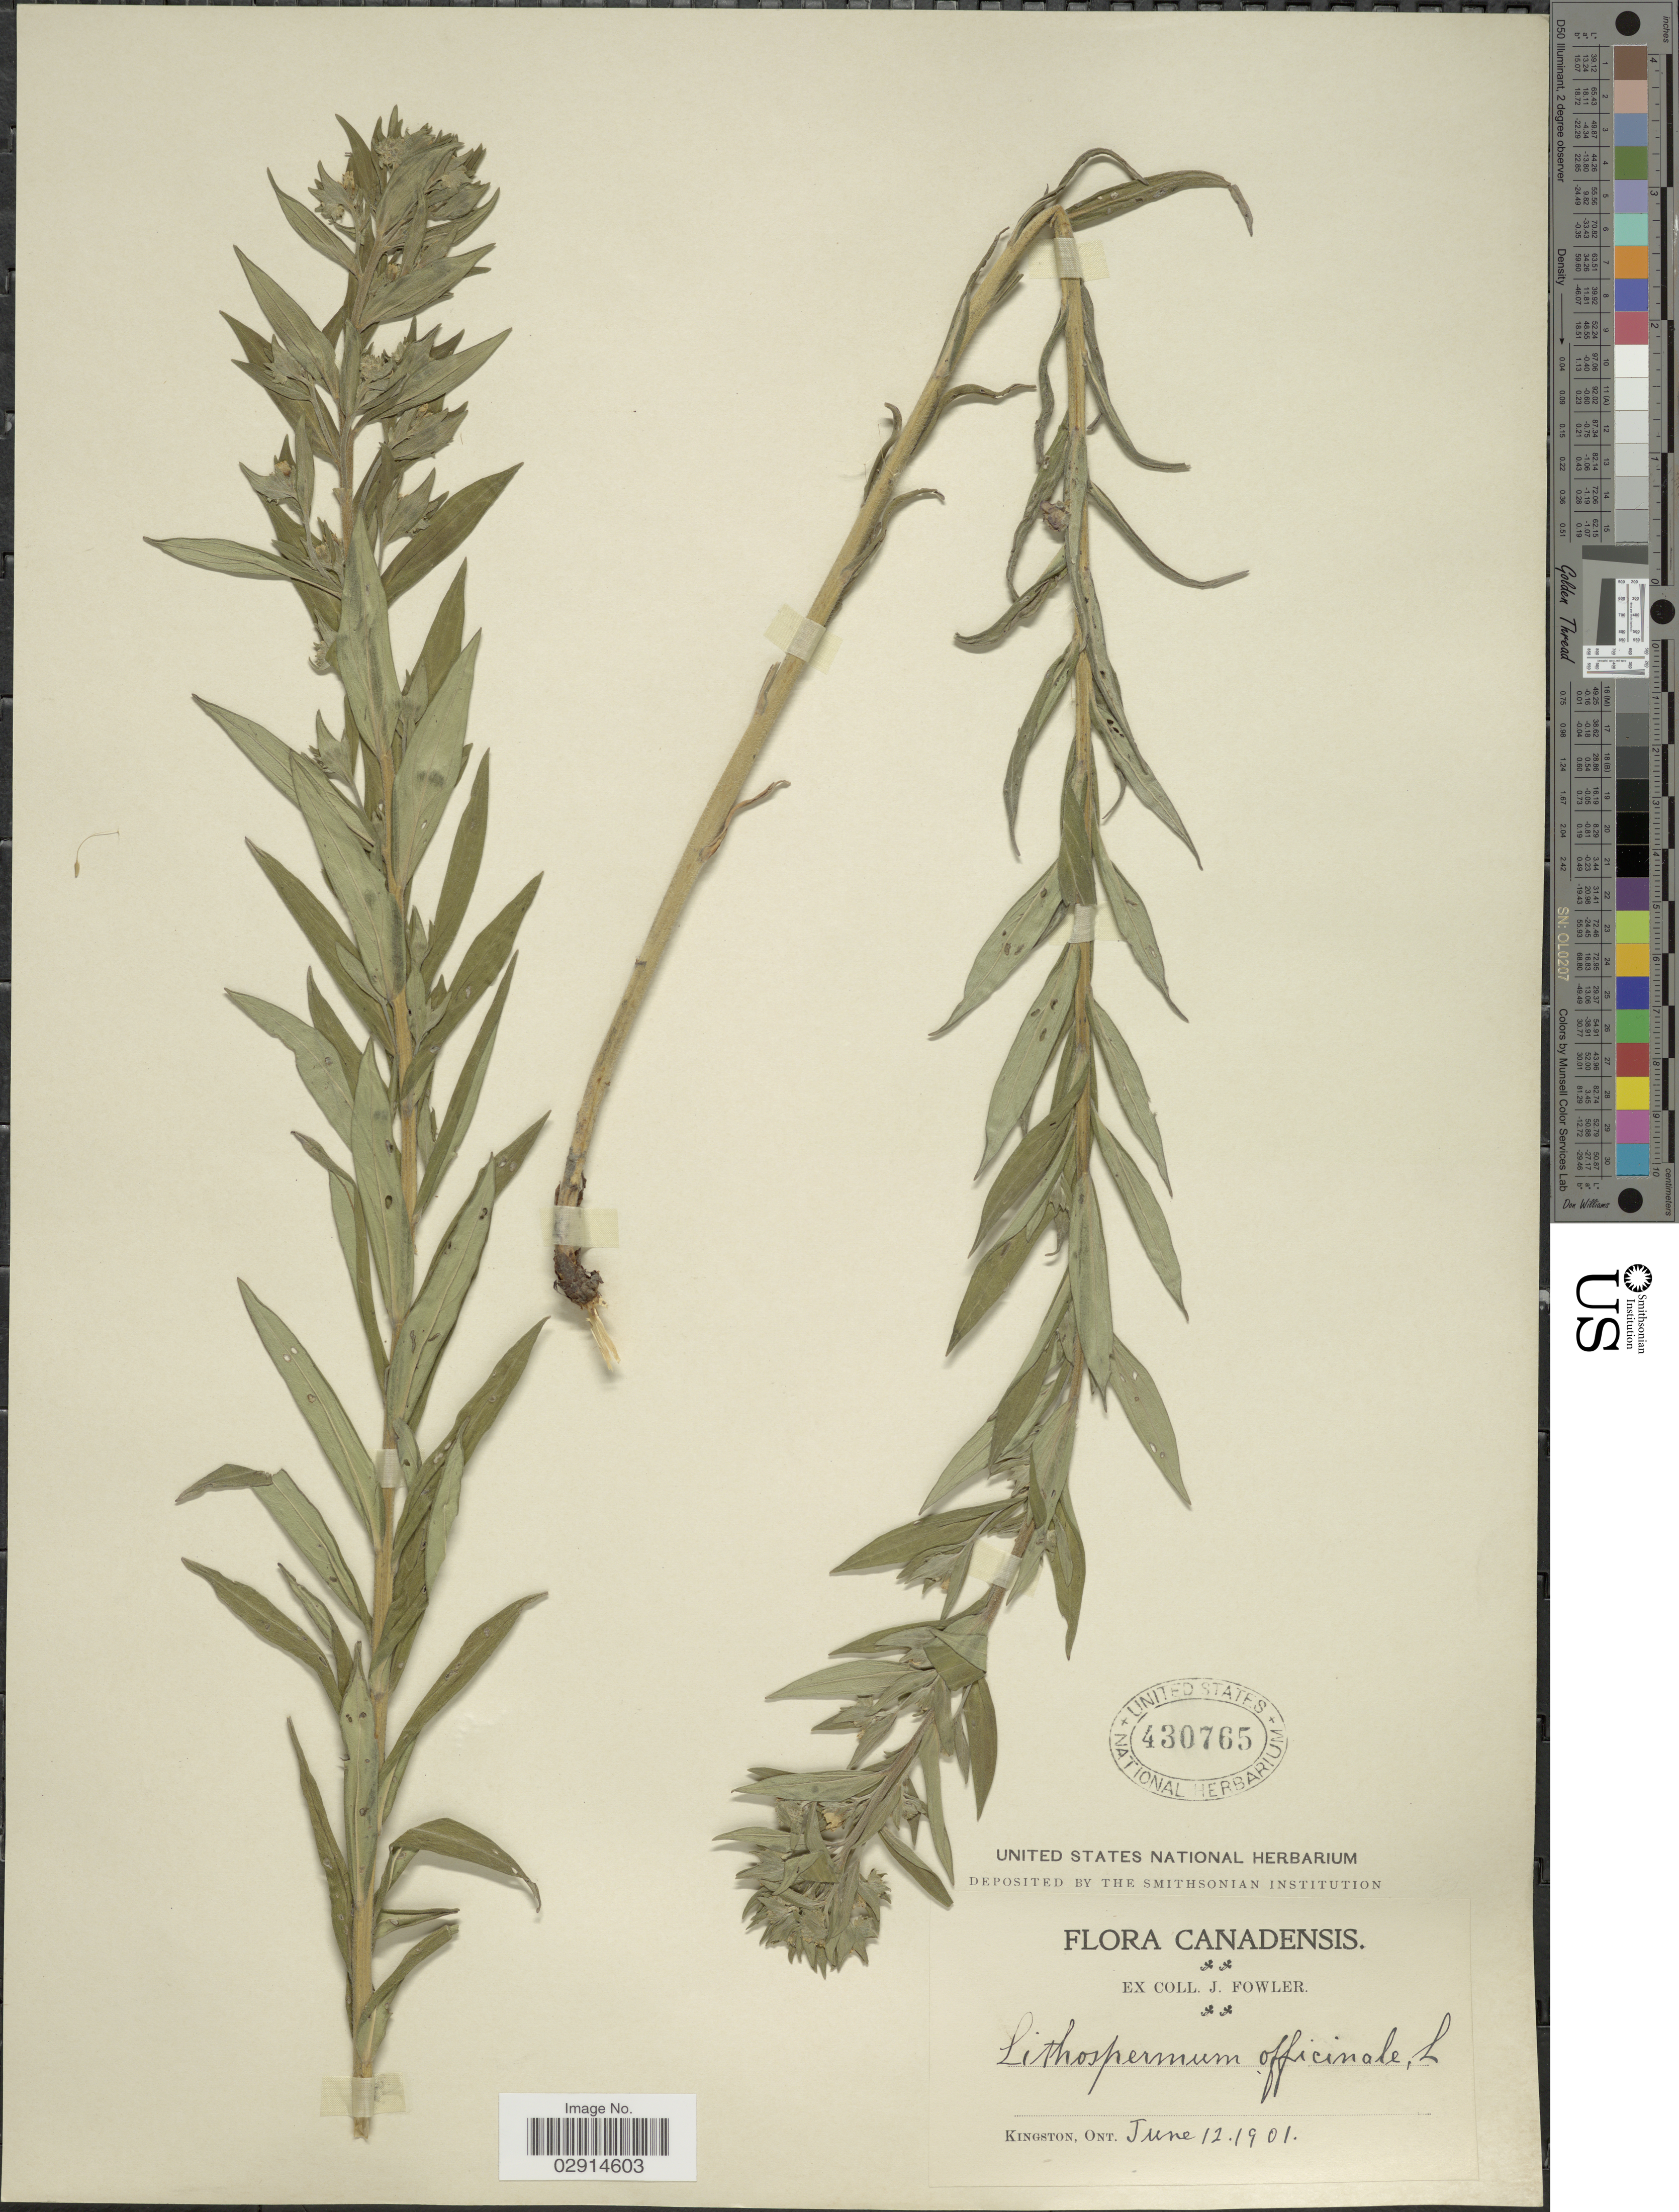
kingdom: Plantae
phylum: Tracheophyta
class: Magnoliopsida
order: Boraginales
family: Boraginaceae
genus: Lithospermum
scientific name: Lithospermum officinale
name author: L.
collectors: J. Fowler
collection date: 1901-06-12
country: Canada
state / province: Ontario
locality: Kingston.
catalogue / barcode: US 430765